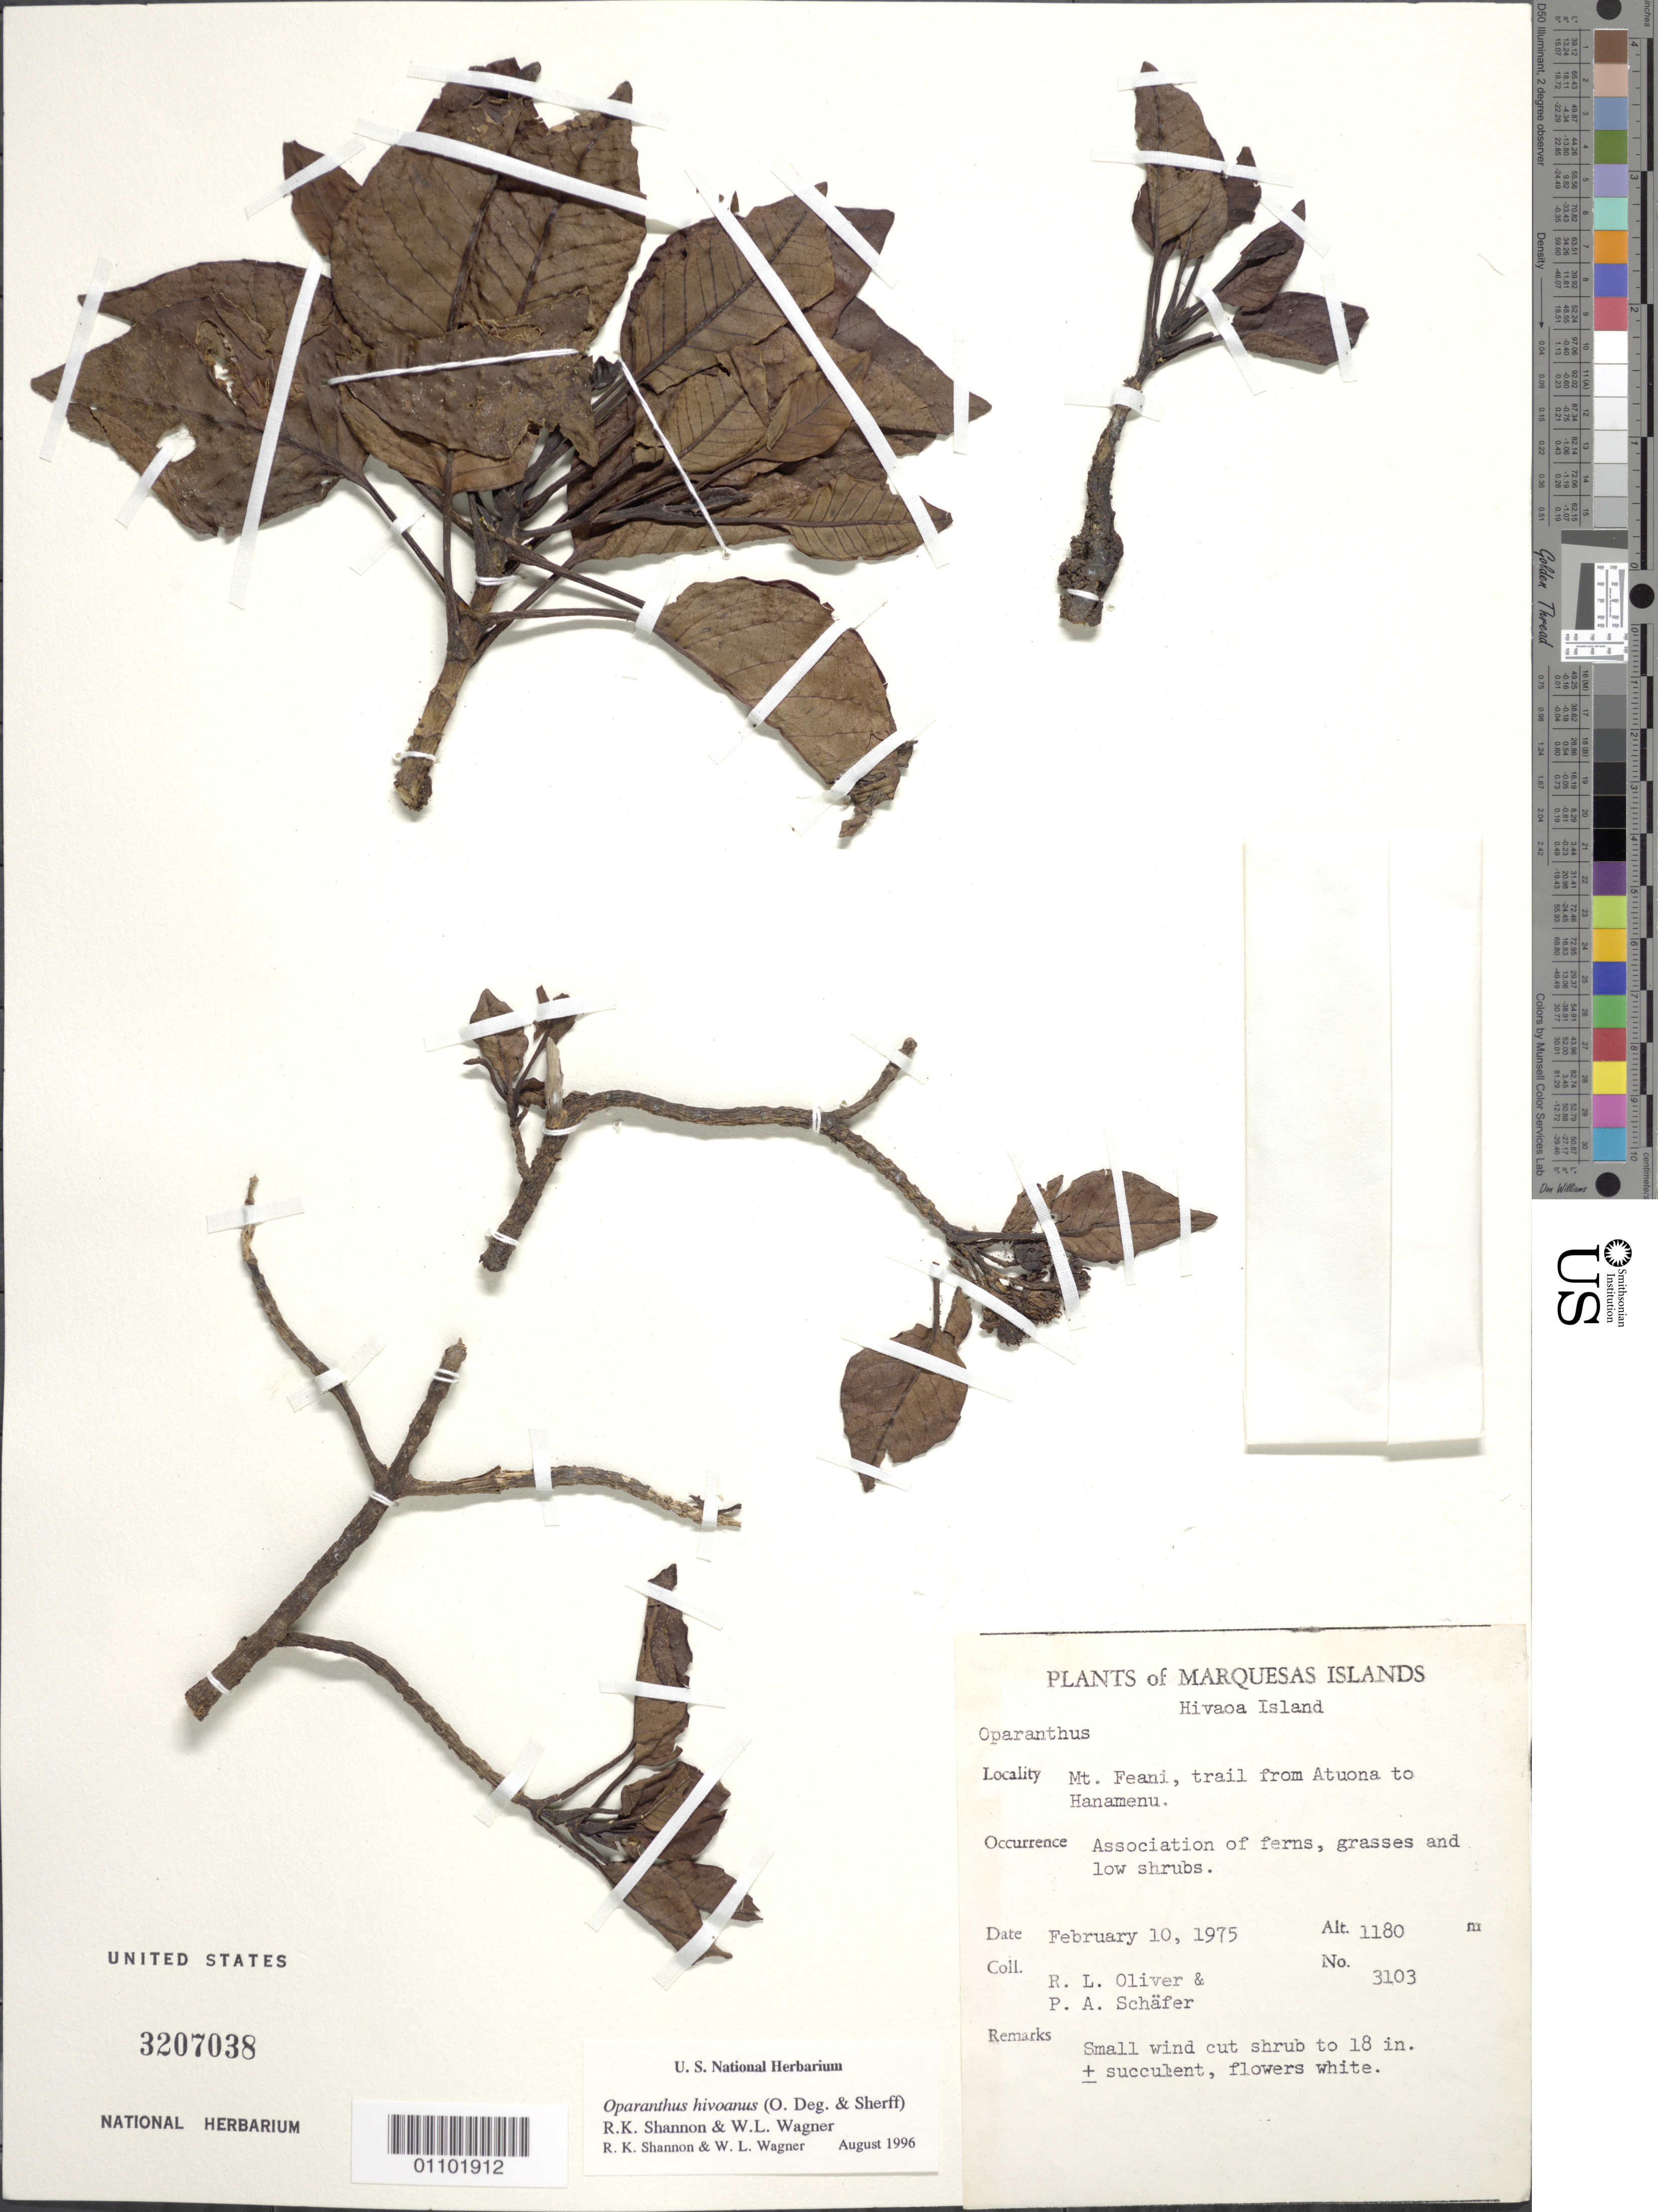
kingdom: Plantae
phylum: Tracheophyta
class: Magnoliopsida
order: Asterales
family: Asteraceae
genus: Oparanthus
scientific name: Oparanthus hivoanus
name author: (Deg. & Sherff) R.K. Shannon & W.L. Wagner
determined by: Wagner, W. L., (BOT), Smithsonian Institution - National Museum of Natural History (UNITED STATES)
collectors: R. L. Oliver & P. A. Schäfer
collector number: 3103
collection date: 1975-02-10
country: French Polynesia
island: Hiva Oa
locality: Mt. Feani, trail from Atuona to Hanamenu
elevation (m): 1180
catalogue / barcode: US 3207038